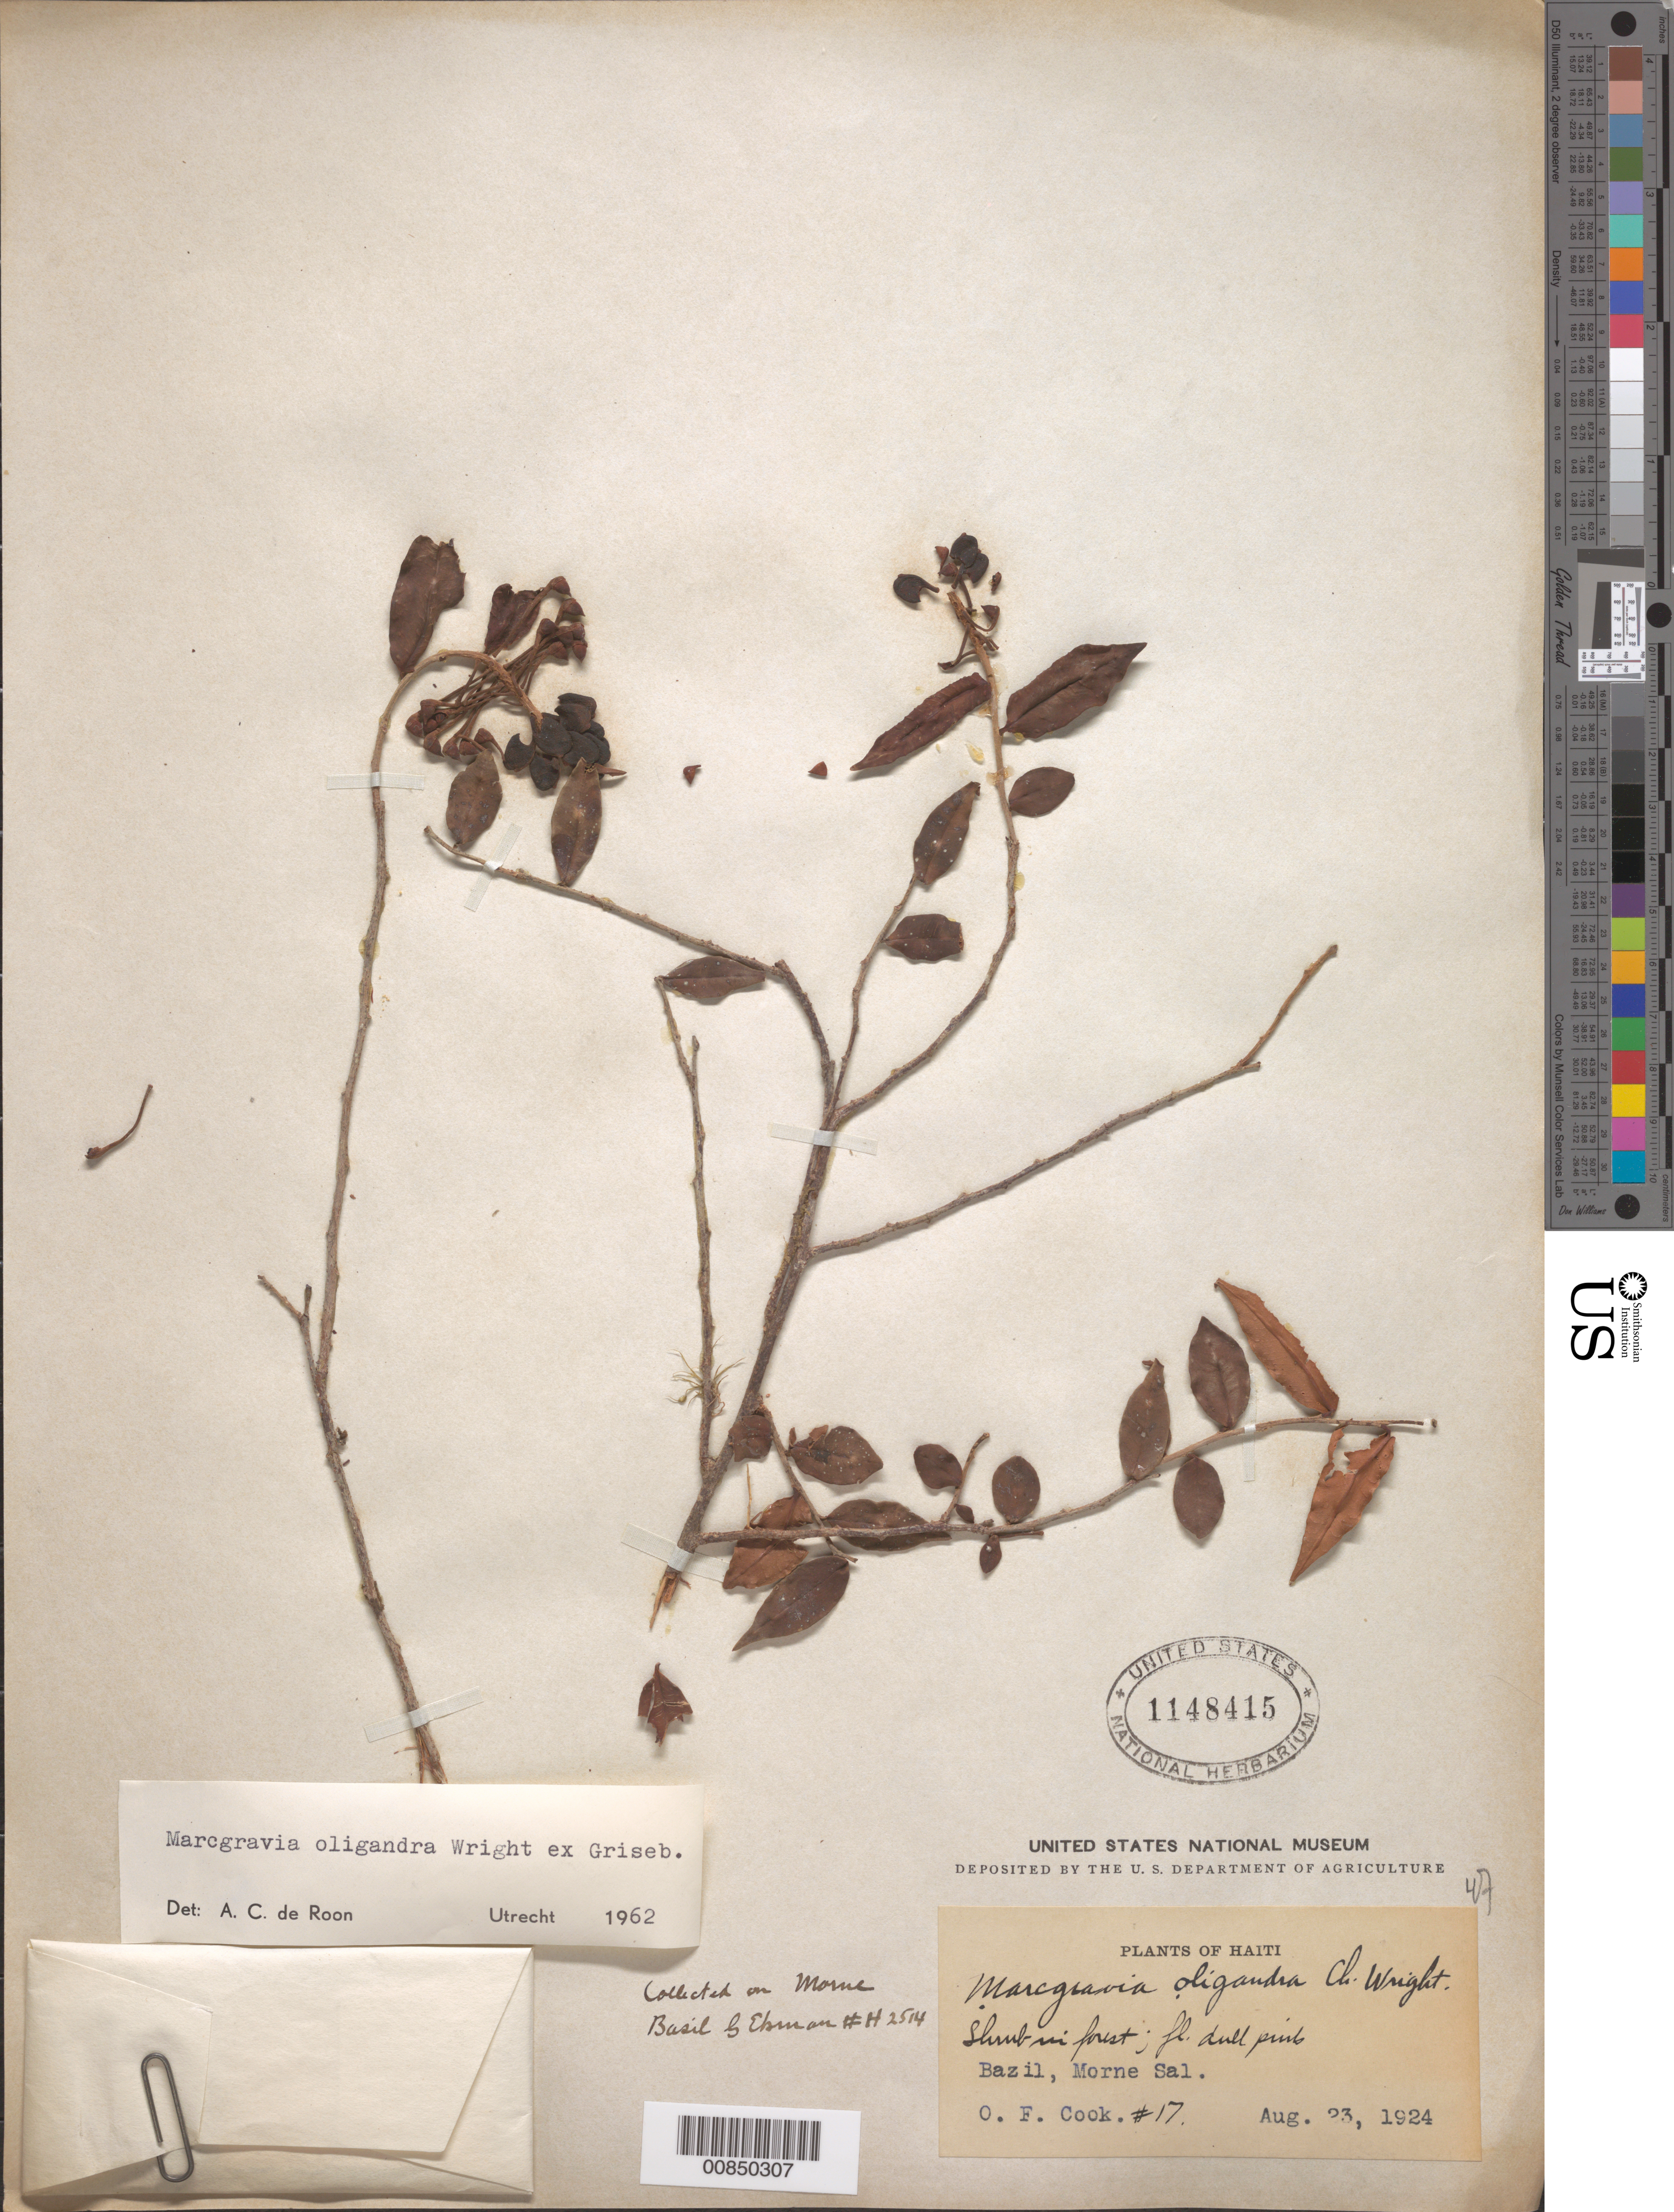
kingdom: Plantae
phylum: Tracheophyta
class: Magnoliopsida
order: Ericales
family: Marcgraviaceae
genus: Marcgravia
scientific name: Marcgravia oligandra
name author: C. Wright ex Griseb.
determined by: de Roon, A. C.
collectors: O. F. Cook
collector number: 17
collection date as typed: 23 Aug 1924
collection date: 1924-08-23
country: Haiti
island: Hispaniola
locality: Bazil, Morne Sal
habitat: In forest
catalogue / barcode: US 1148415